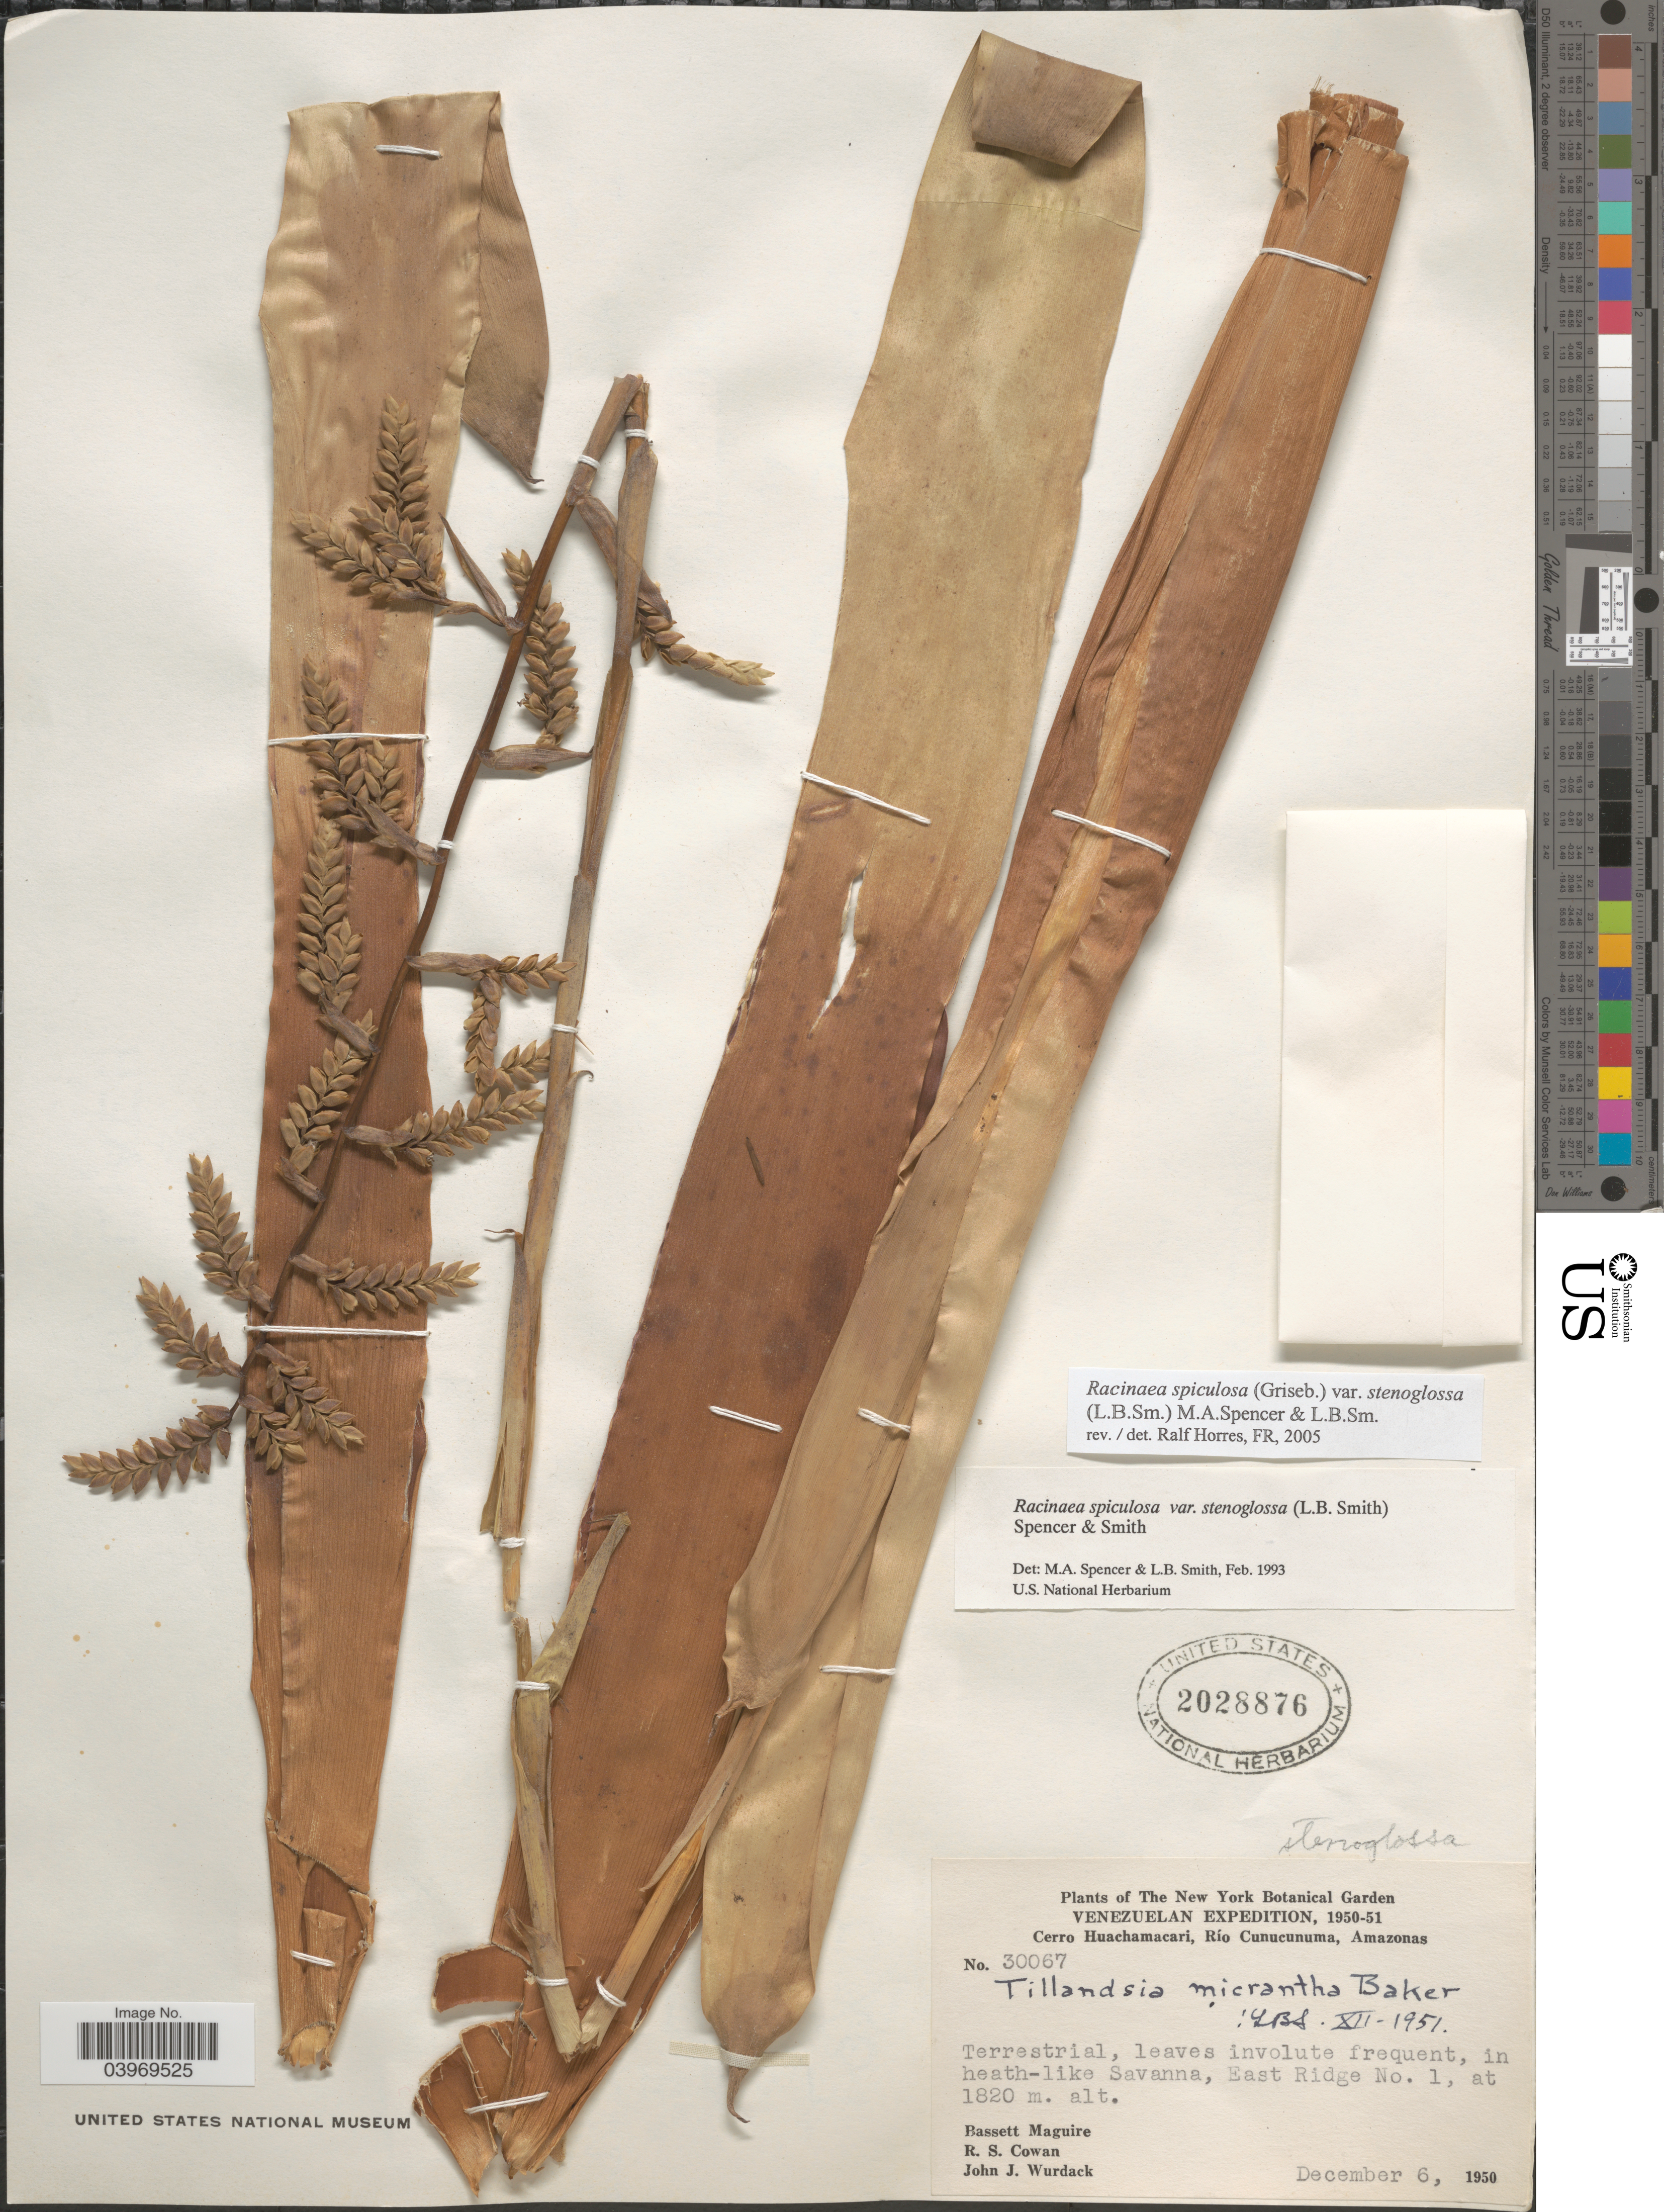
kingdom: Plantae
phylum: Tracheophyta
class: Liliopsida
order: Poales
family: Bromeliaceae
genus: Racinaea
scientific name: Racinaea spiculosa var. stenoglossa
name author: (L.B. Sm.) M.A. Spencer & L.B. Sm.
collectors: B. Maguire, R. S. Cowan & J. J. Wurdack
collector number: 30067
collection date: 1950-12-06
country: Venezuela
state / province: Amazonas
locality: Cerro Huachamacari, Río Cunucunuma. In heath-like Savanna, East Ridge No.1.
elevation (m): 1820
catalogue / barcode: US 2028876